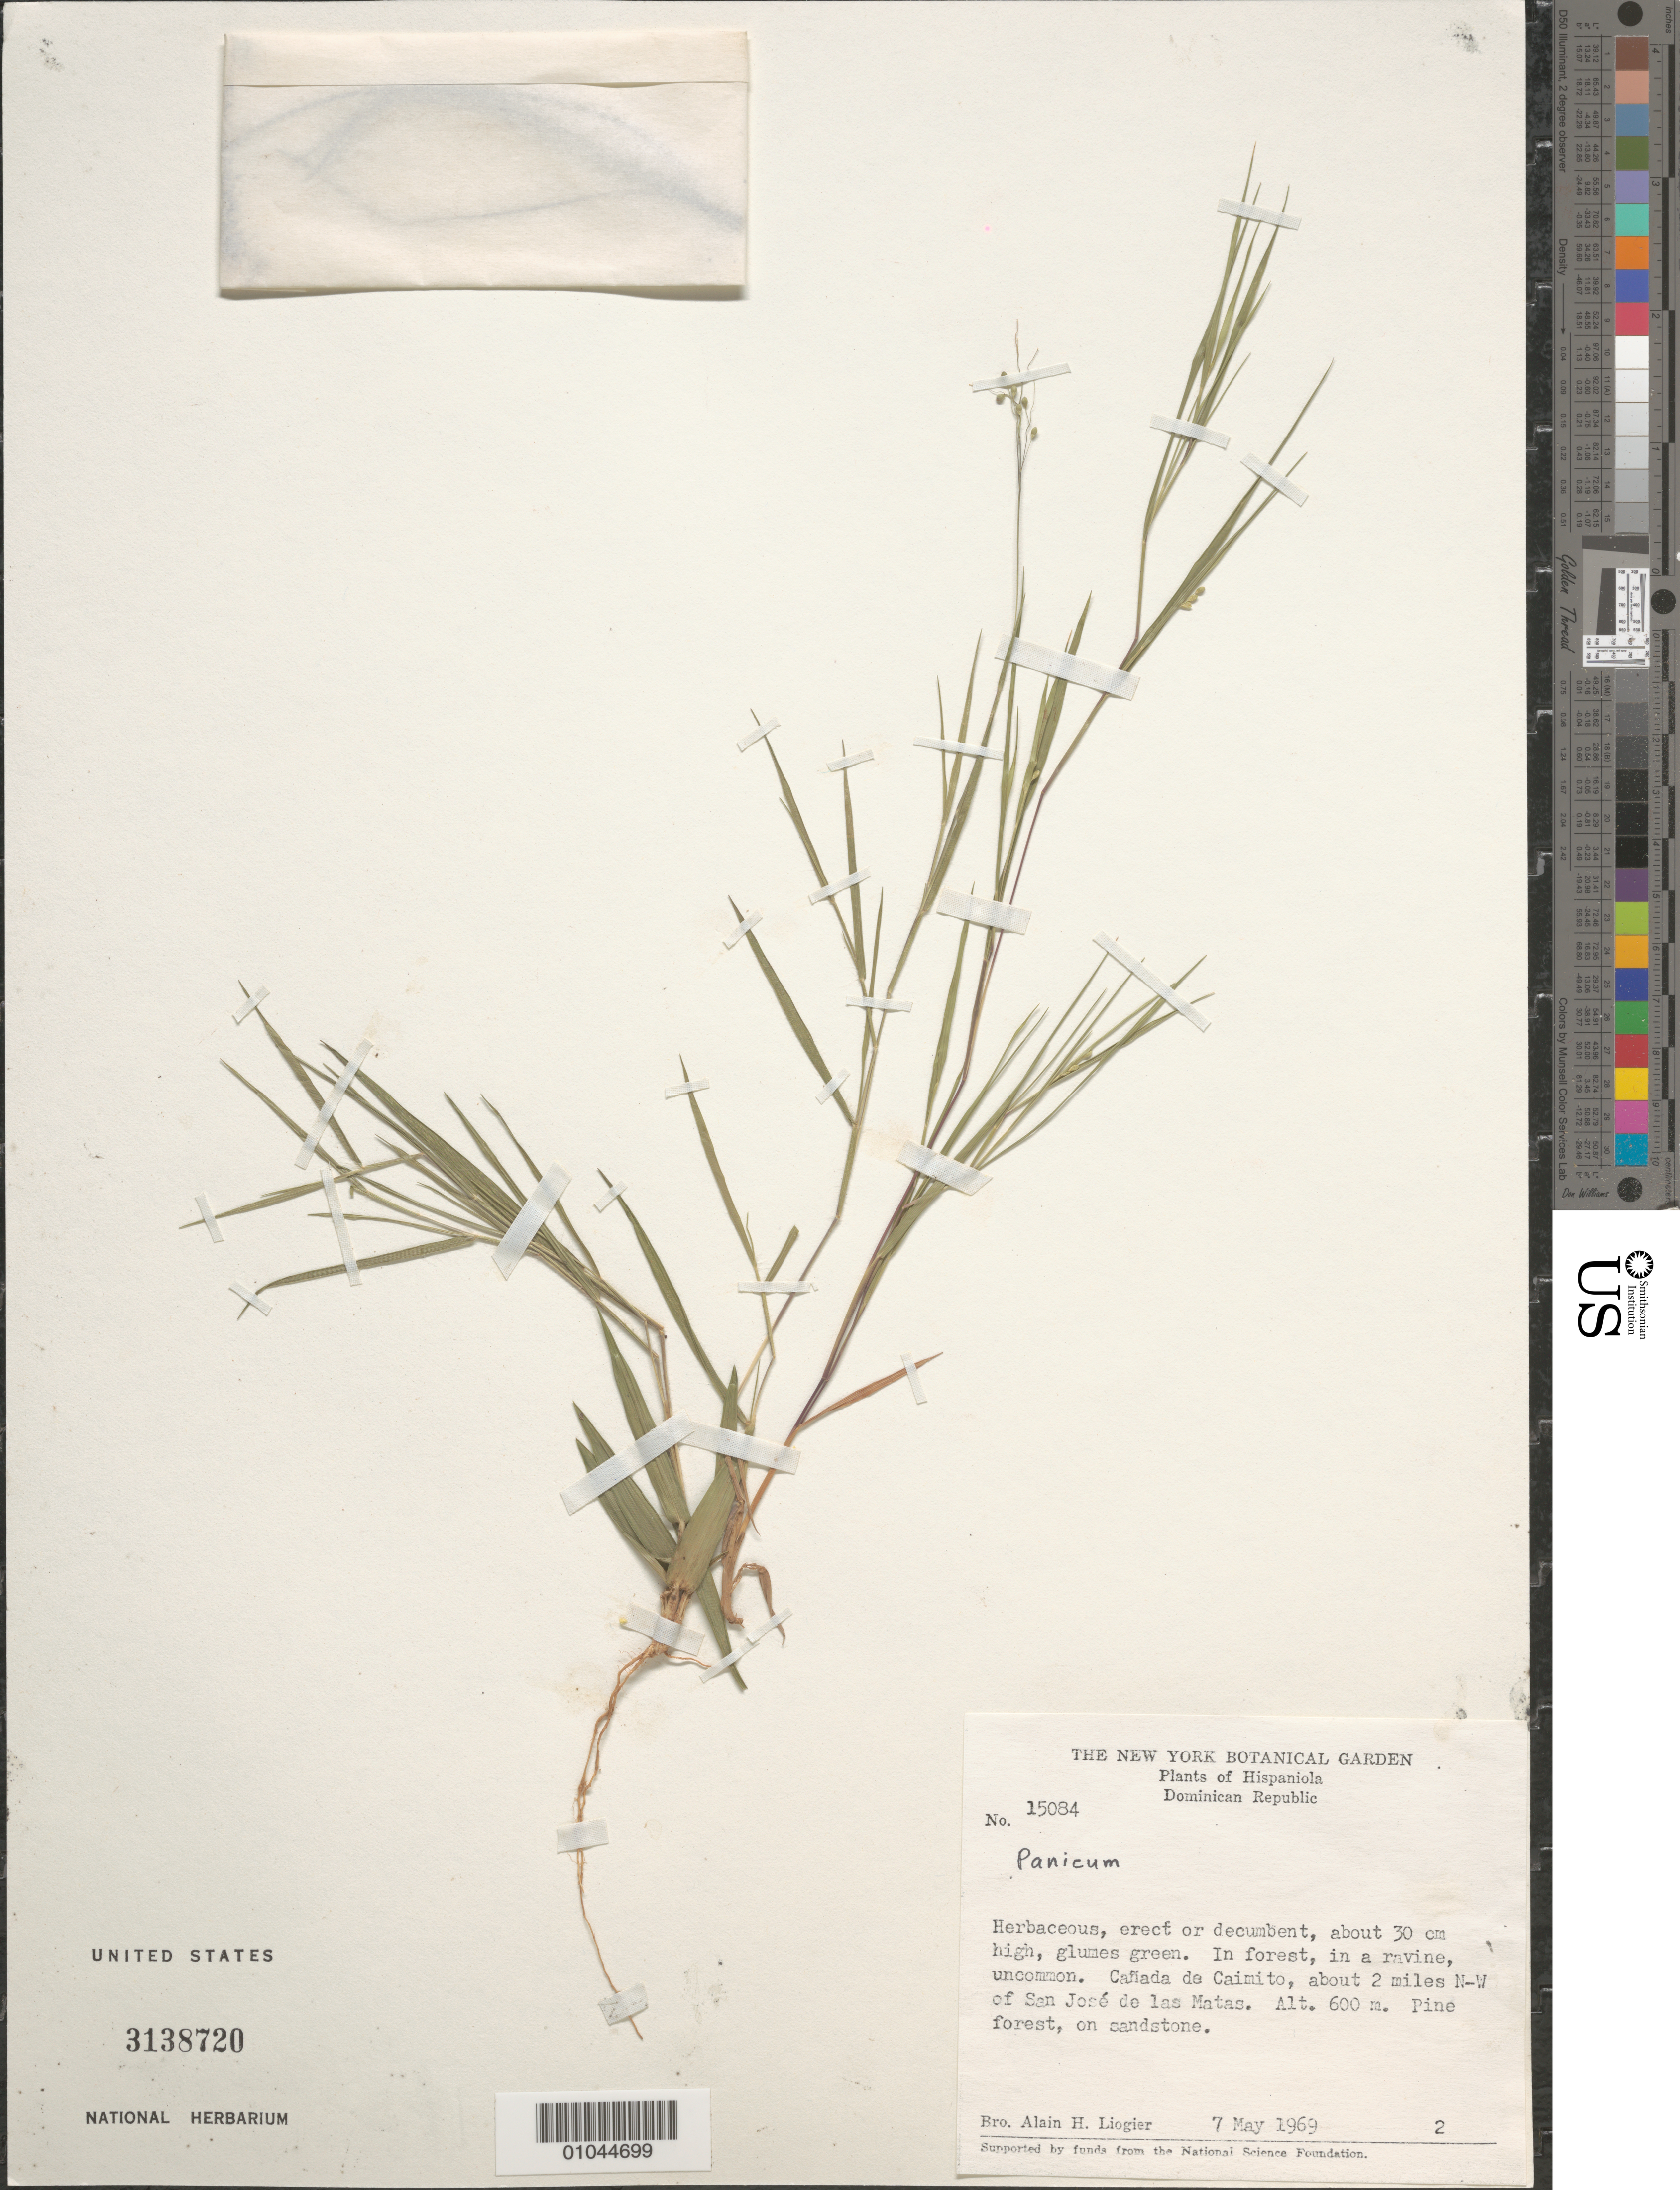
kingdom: Plantae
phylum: Tracheophyta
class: Liliopsida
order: Poales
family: Poaceae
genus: Panicum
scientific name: Panicum sp.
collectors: A. H. Liogier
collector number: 15084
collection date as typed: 07 May 1969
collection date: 1969-05-07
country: Dominican Republic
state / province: Santiago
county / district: San José de las Matas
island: Hispaniola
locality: Canada de Caimito, about 2 miles NW of San Jose de las Matas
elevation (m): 600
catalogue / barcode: US 3138720